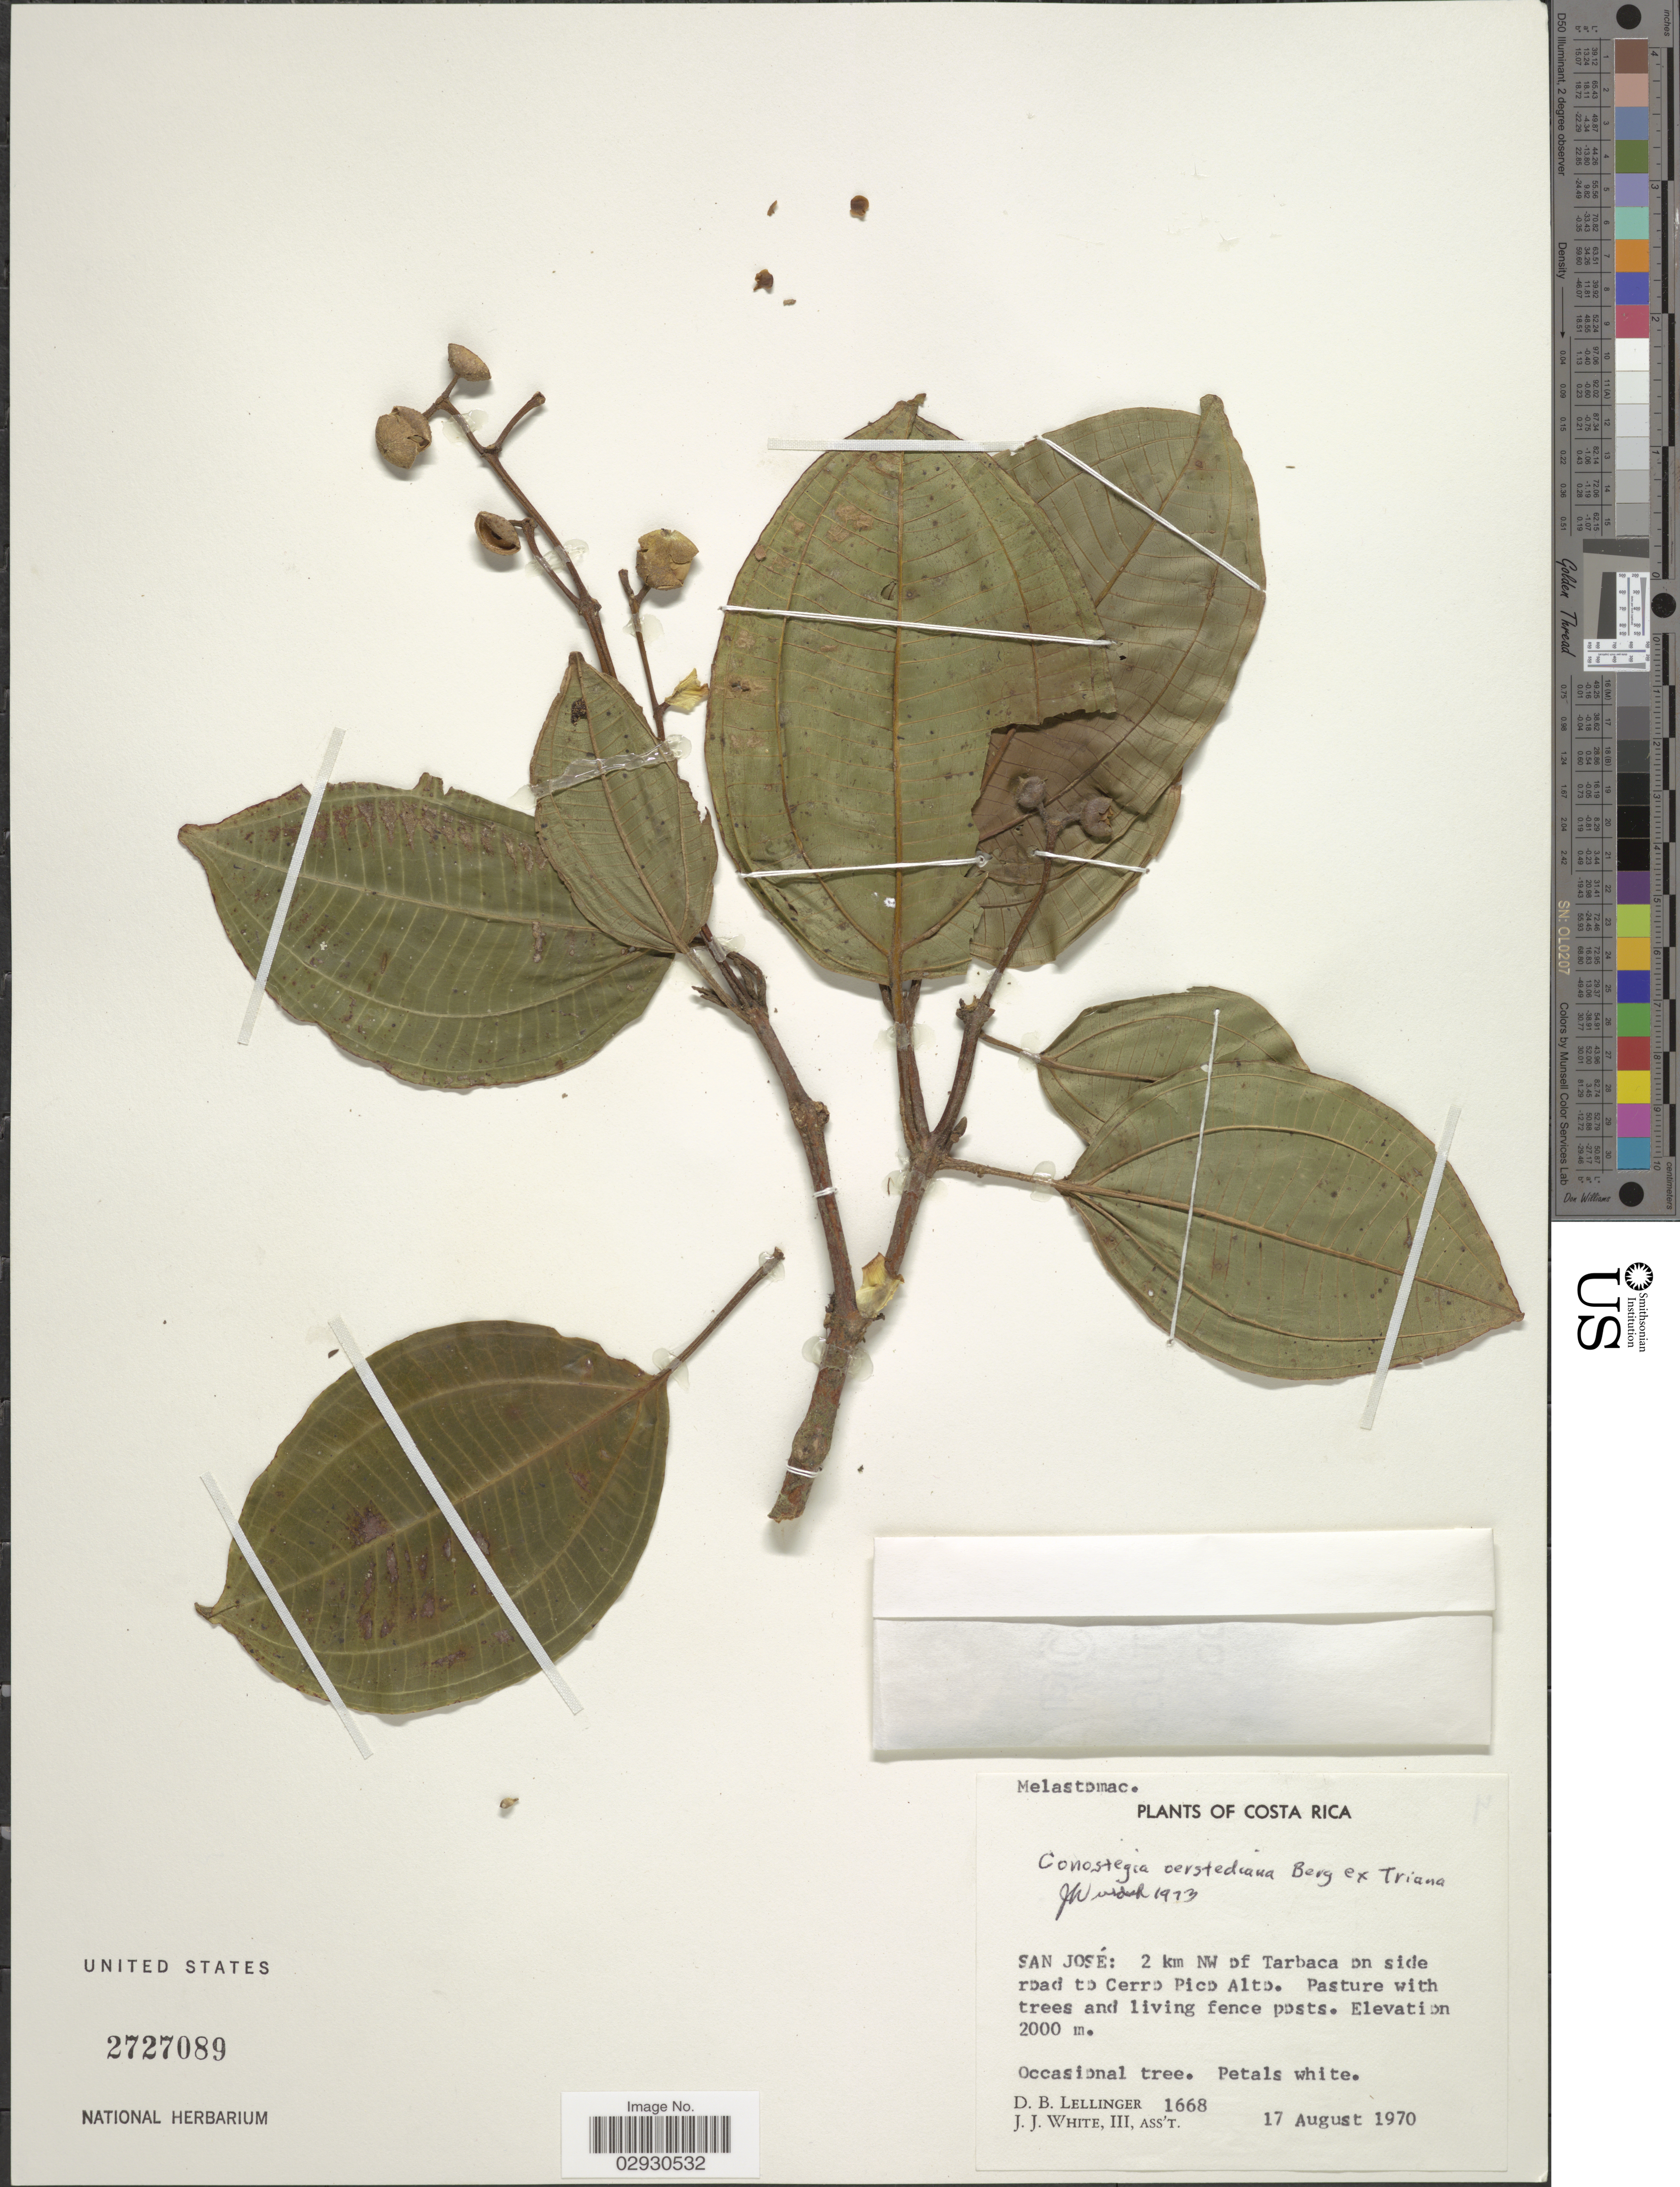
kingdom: Plantae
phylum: Tracheophyta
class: Magnoliopsida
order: Myrtales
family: Melastomataceae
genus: Conostegia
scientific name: Conostegia oerstediana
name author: O. Berg ex Triana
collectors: D. B. Lellinger & J. J. White III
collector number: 1668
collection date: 1970-08-17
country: Costa Rica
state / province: San José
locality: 2 km NW of Tarbaca on side road to Cerro Pico Alto.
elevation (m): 2000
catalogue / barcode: US 2727089